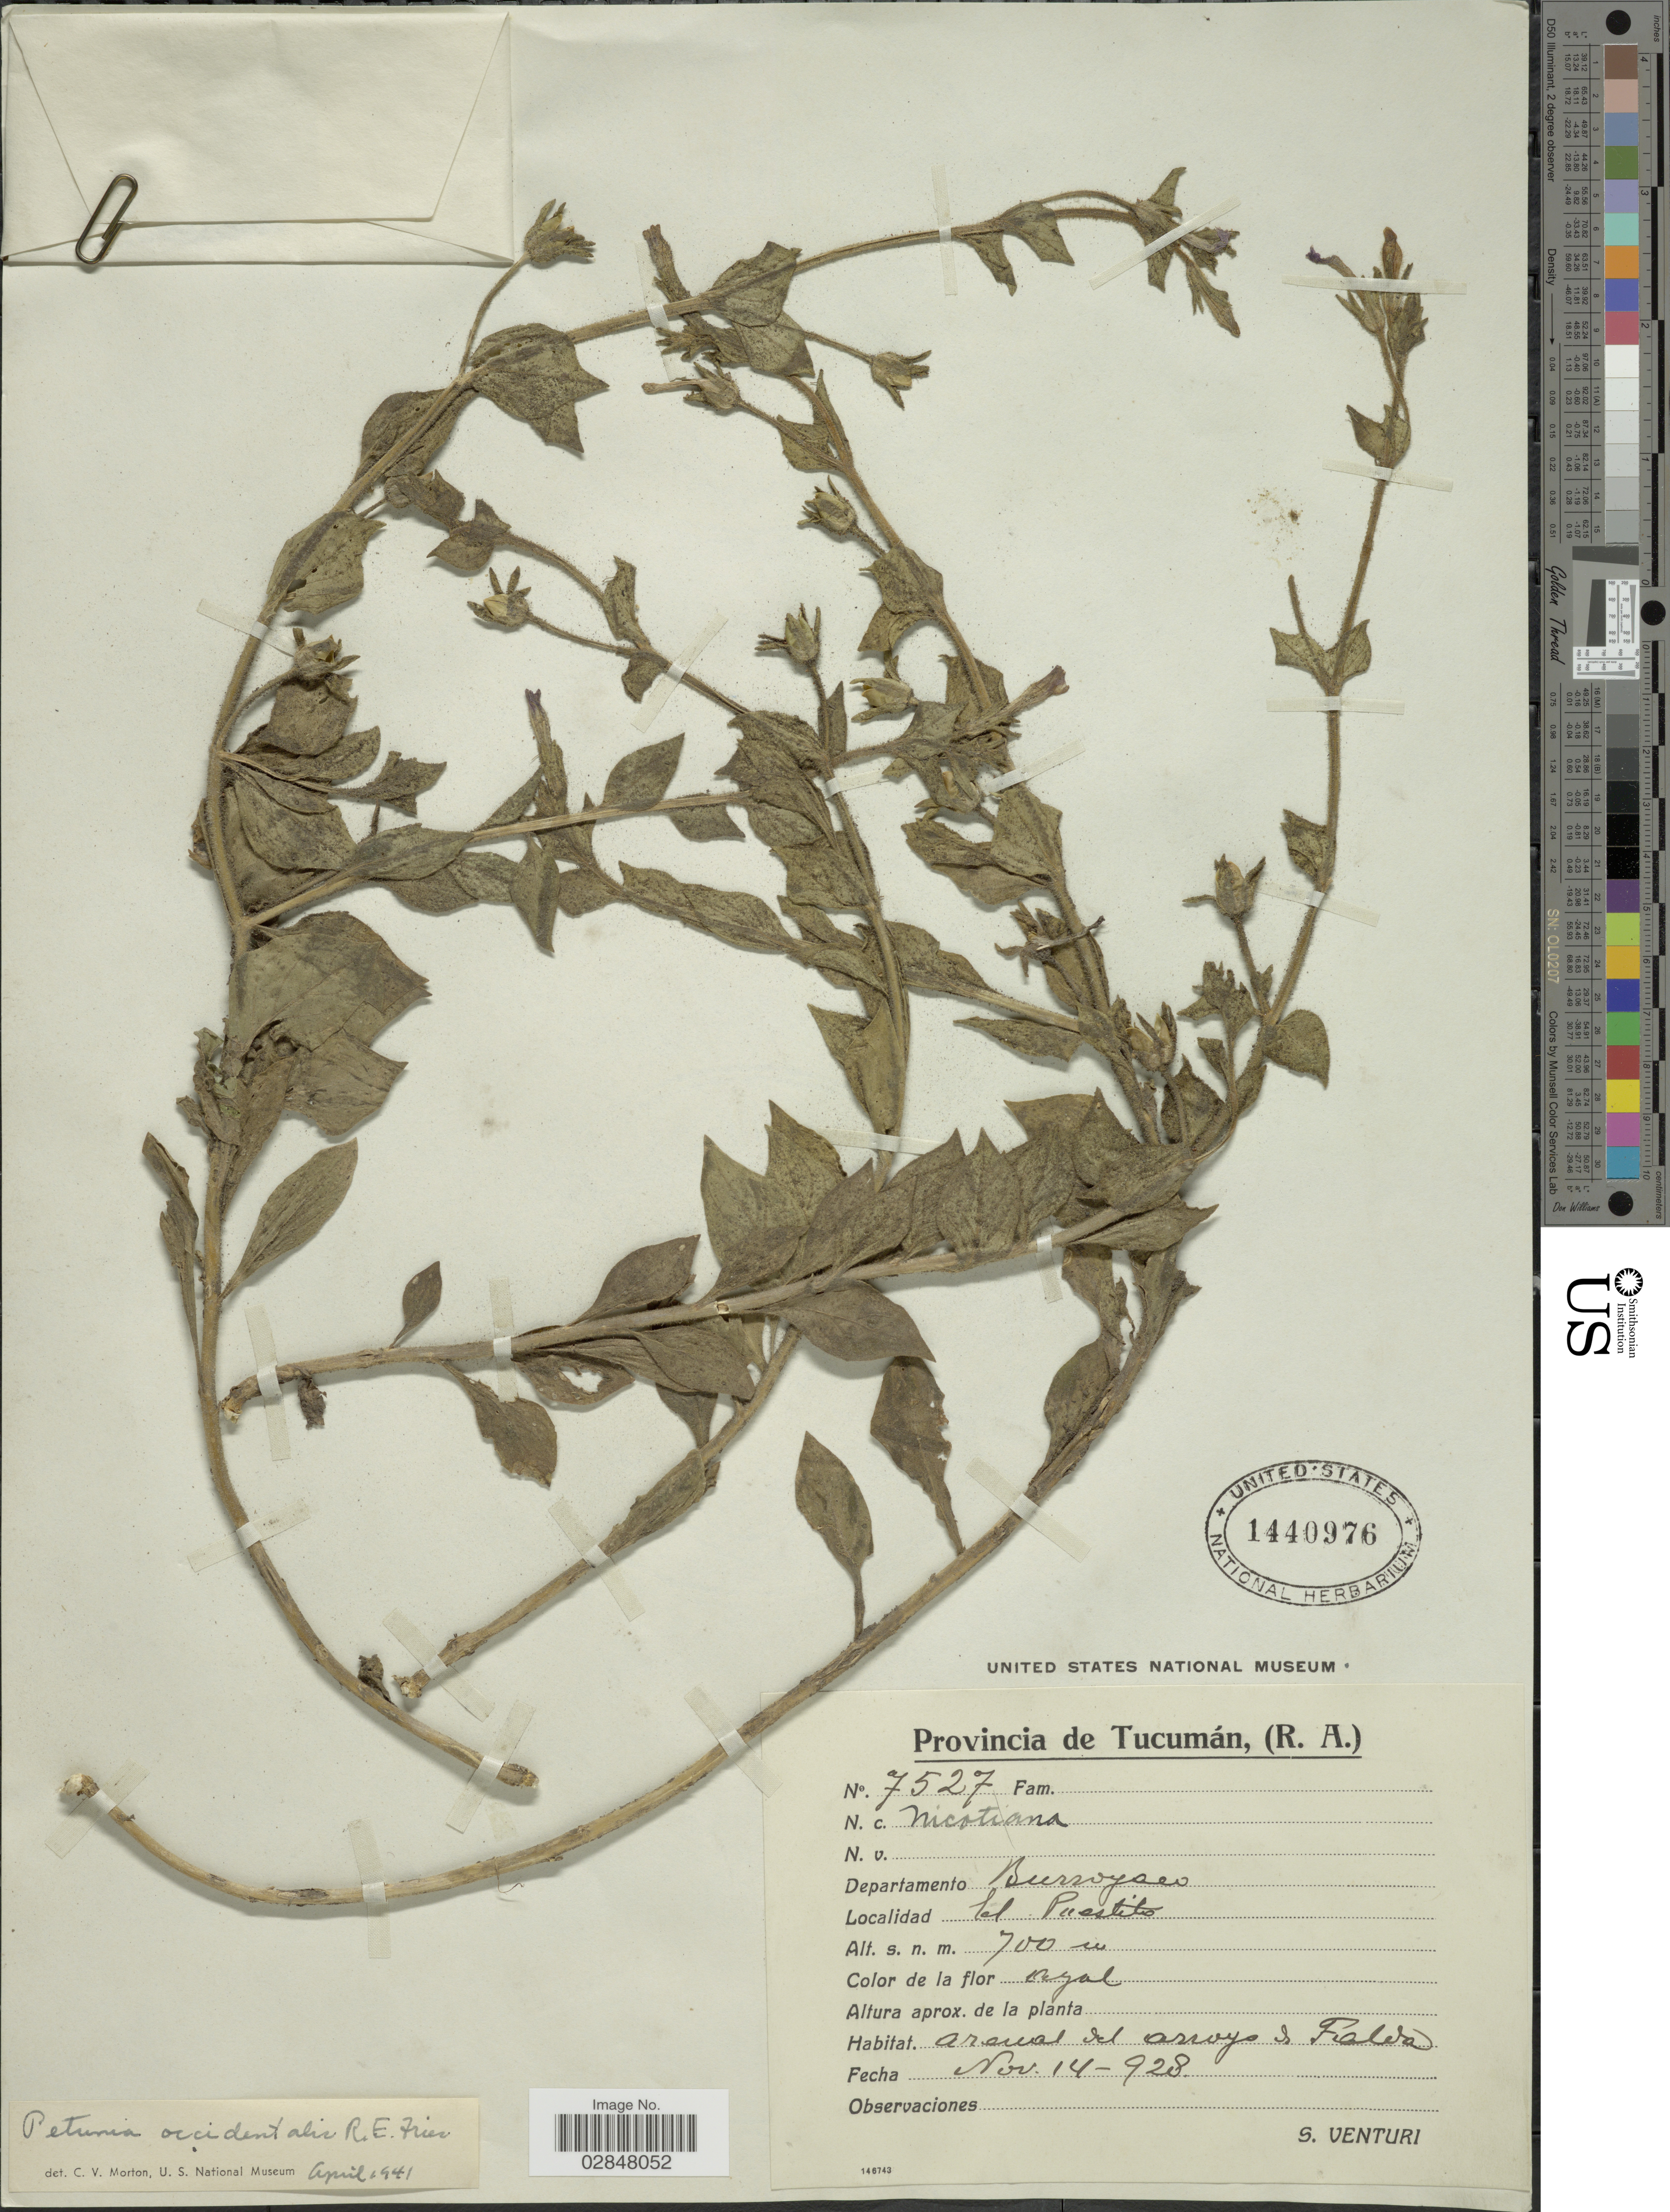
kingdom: Plantae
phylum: Tracheophyta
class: Magnoliopsida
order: Solanales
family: Solanaceae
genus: Petunia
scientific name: Petunia occidentalis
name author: R.E. Fr.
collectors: S. Venturi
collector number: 7527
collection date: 1928-11-14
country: Argentina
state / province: Tucuman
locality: (R.A.), Departamento Burroyaco, El Puestito.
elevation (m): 700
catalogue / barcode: US 1440976